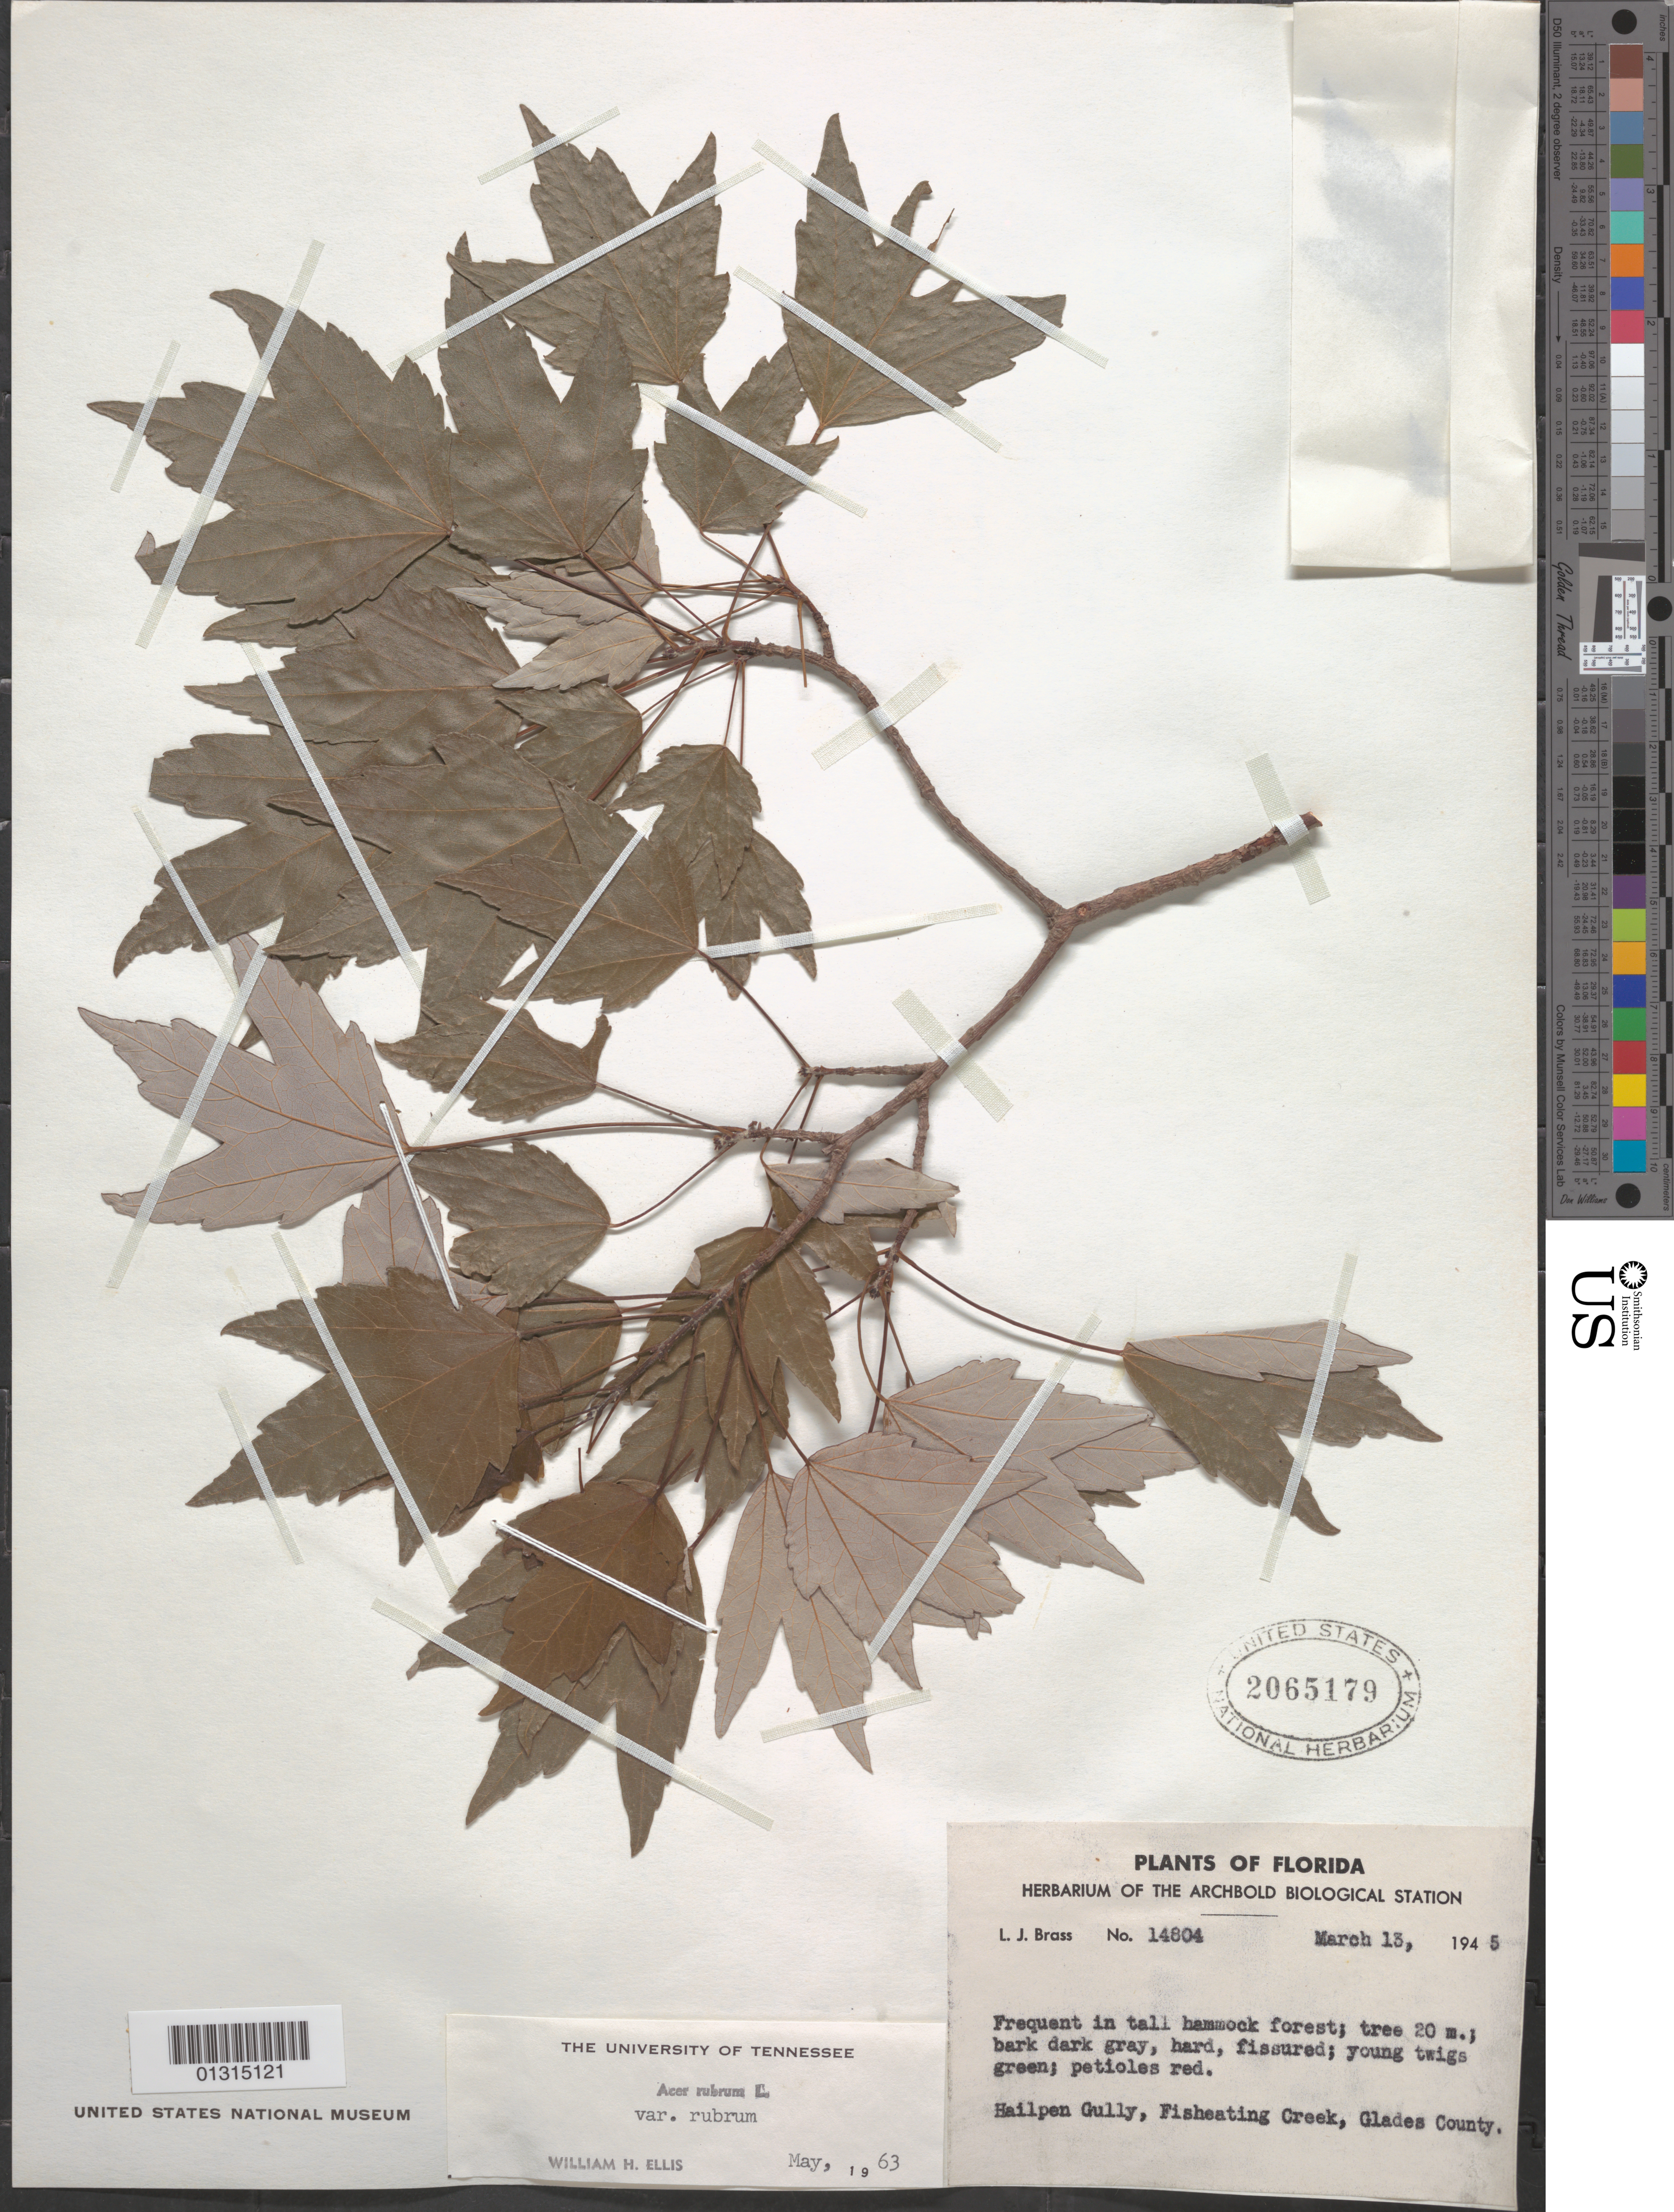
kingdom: Plantae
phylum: Tracheophyta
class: Magnoliopsida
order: Sapindales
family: Sapindaceae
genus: Acer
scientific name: Acer rubrum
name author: L.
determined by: Ellis, W. H.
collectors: L. J. Brass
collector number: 14804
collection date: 1945-03-13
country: United States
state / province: Florida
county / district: Glades County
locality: Glades County, Hailpen Gully, Fisheating Creek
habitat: Frequent in tall hammock forest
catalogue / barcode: US 2065179